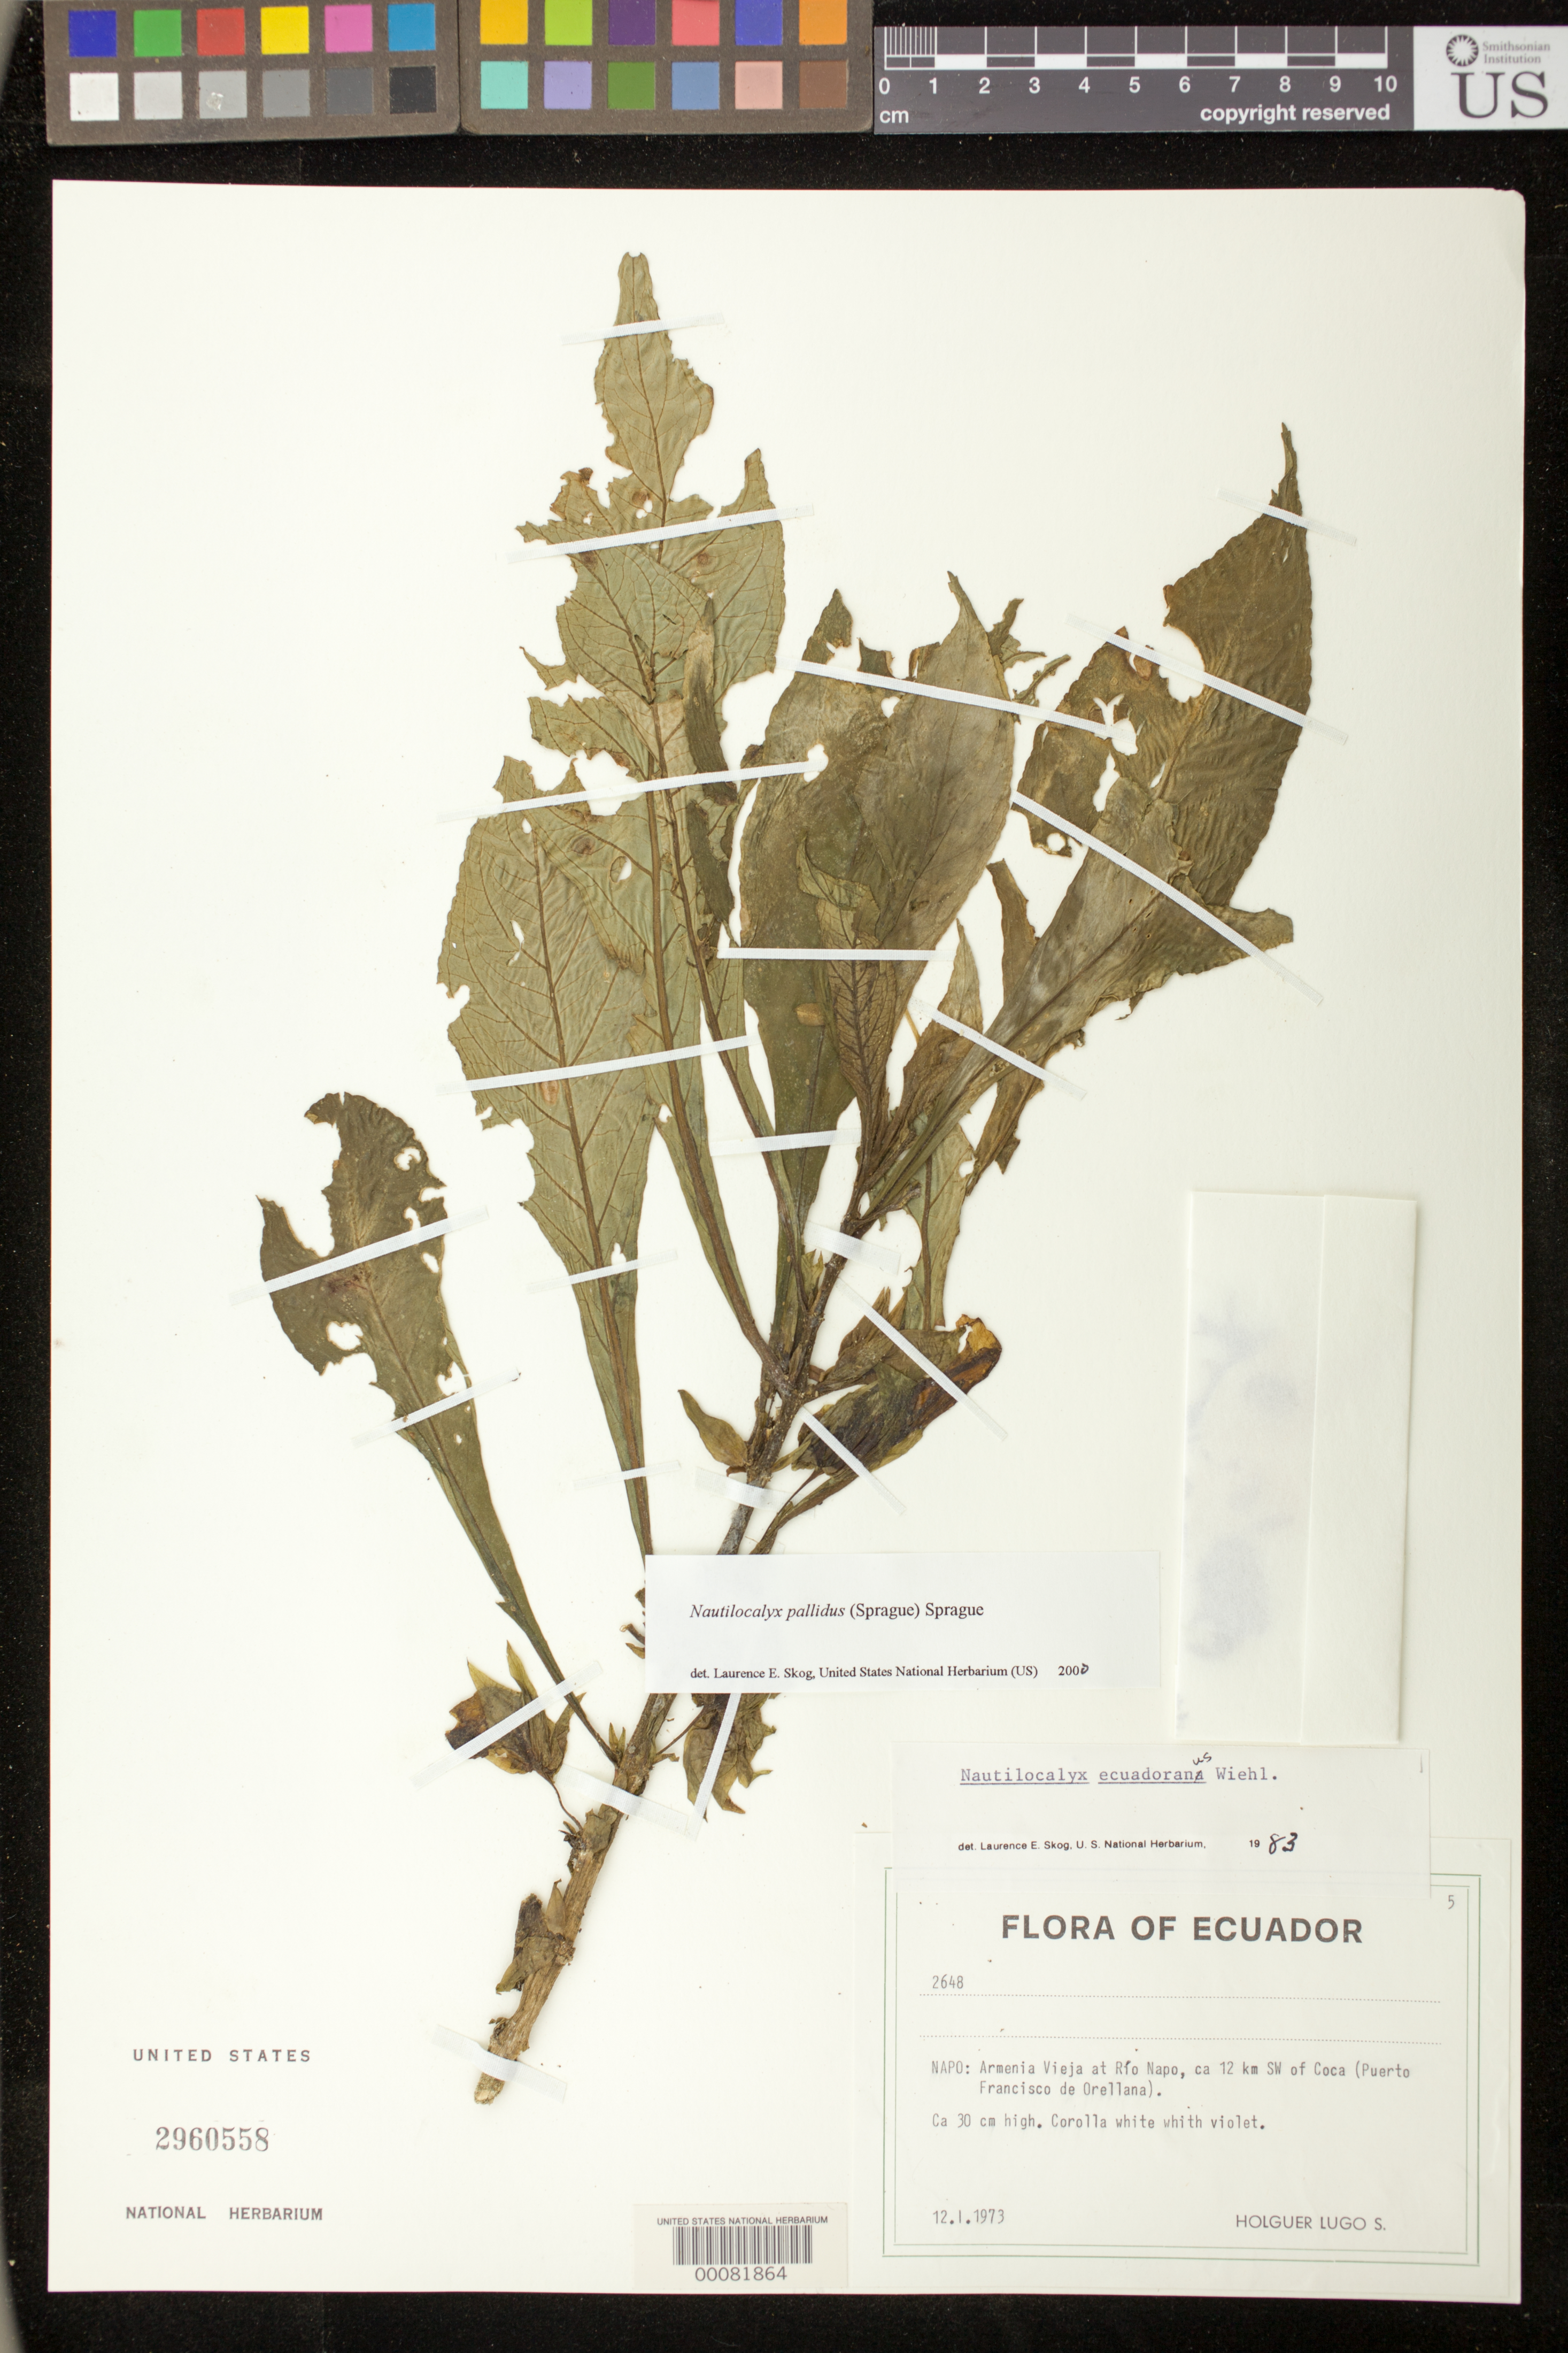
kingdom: Plantae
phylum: Tracheophyta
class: Magnoliopsida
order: Lamiales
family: Gesneriaceae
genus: Nautilocalyx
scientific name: Nautilocalyx pallidus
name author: (Sprague) C. Sprague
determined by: Skog, Laurence E.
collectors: H. Lugo S.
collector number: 2648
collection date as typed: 12 Jan 1973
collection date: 1973-01-12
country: Ecuador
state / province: Napo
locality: Armenia Vieja at Río Napo, ca 12 km SW of Coca (Puerto Francisco de Orellana)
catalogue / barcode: US 2960558